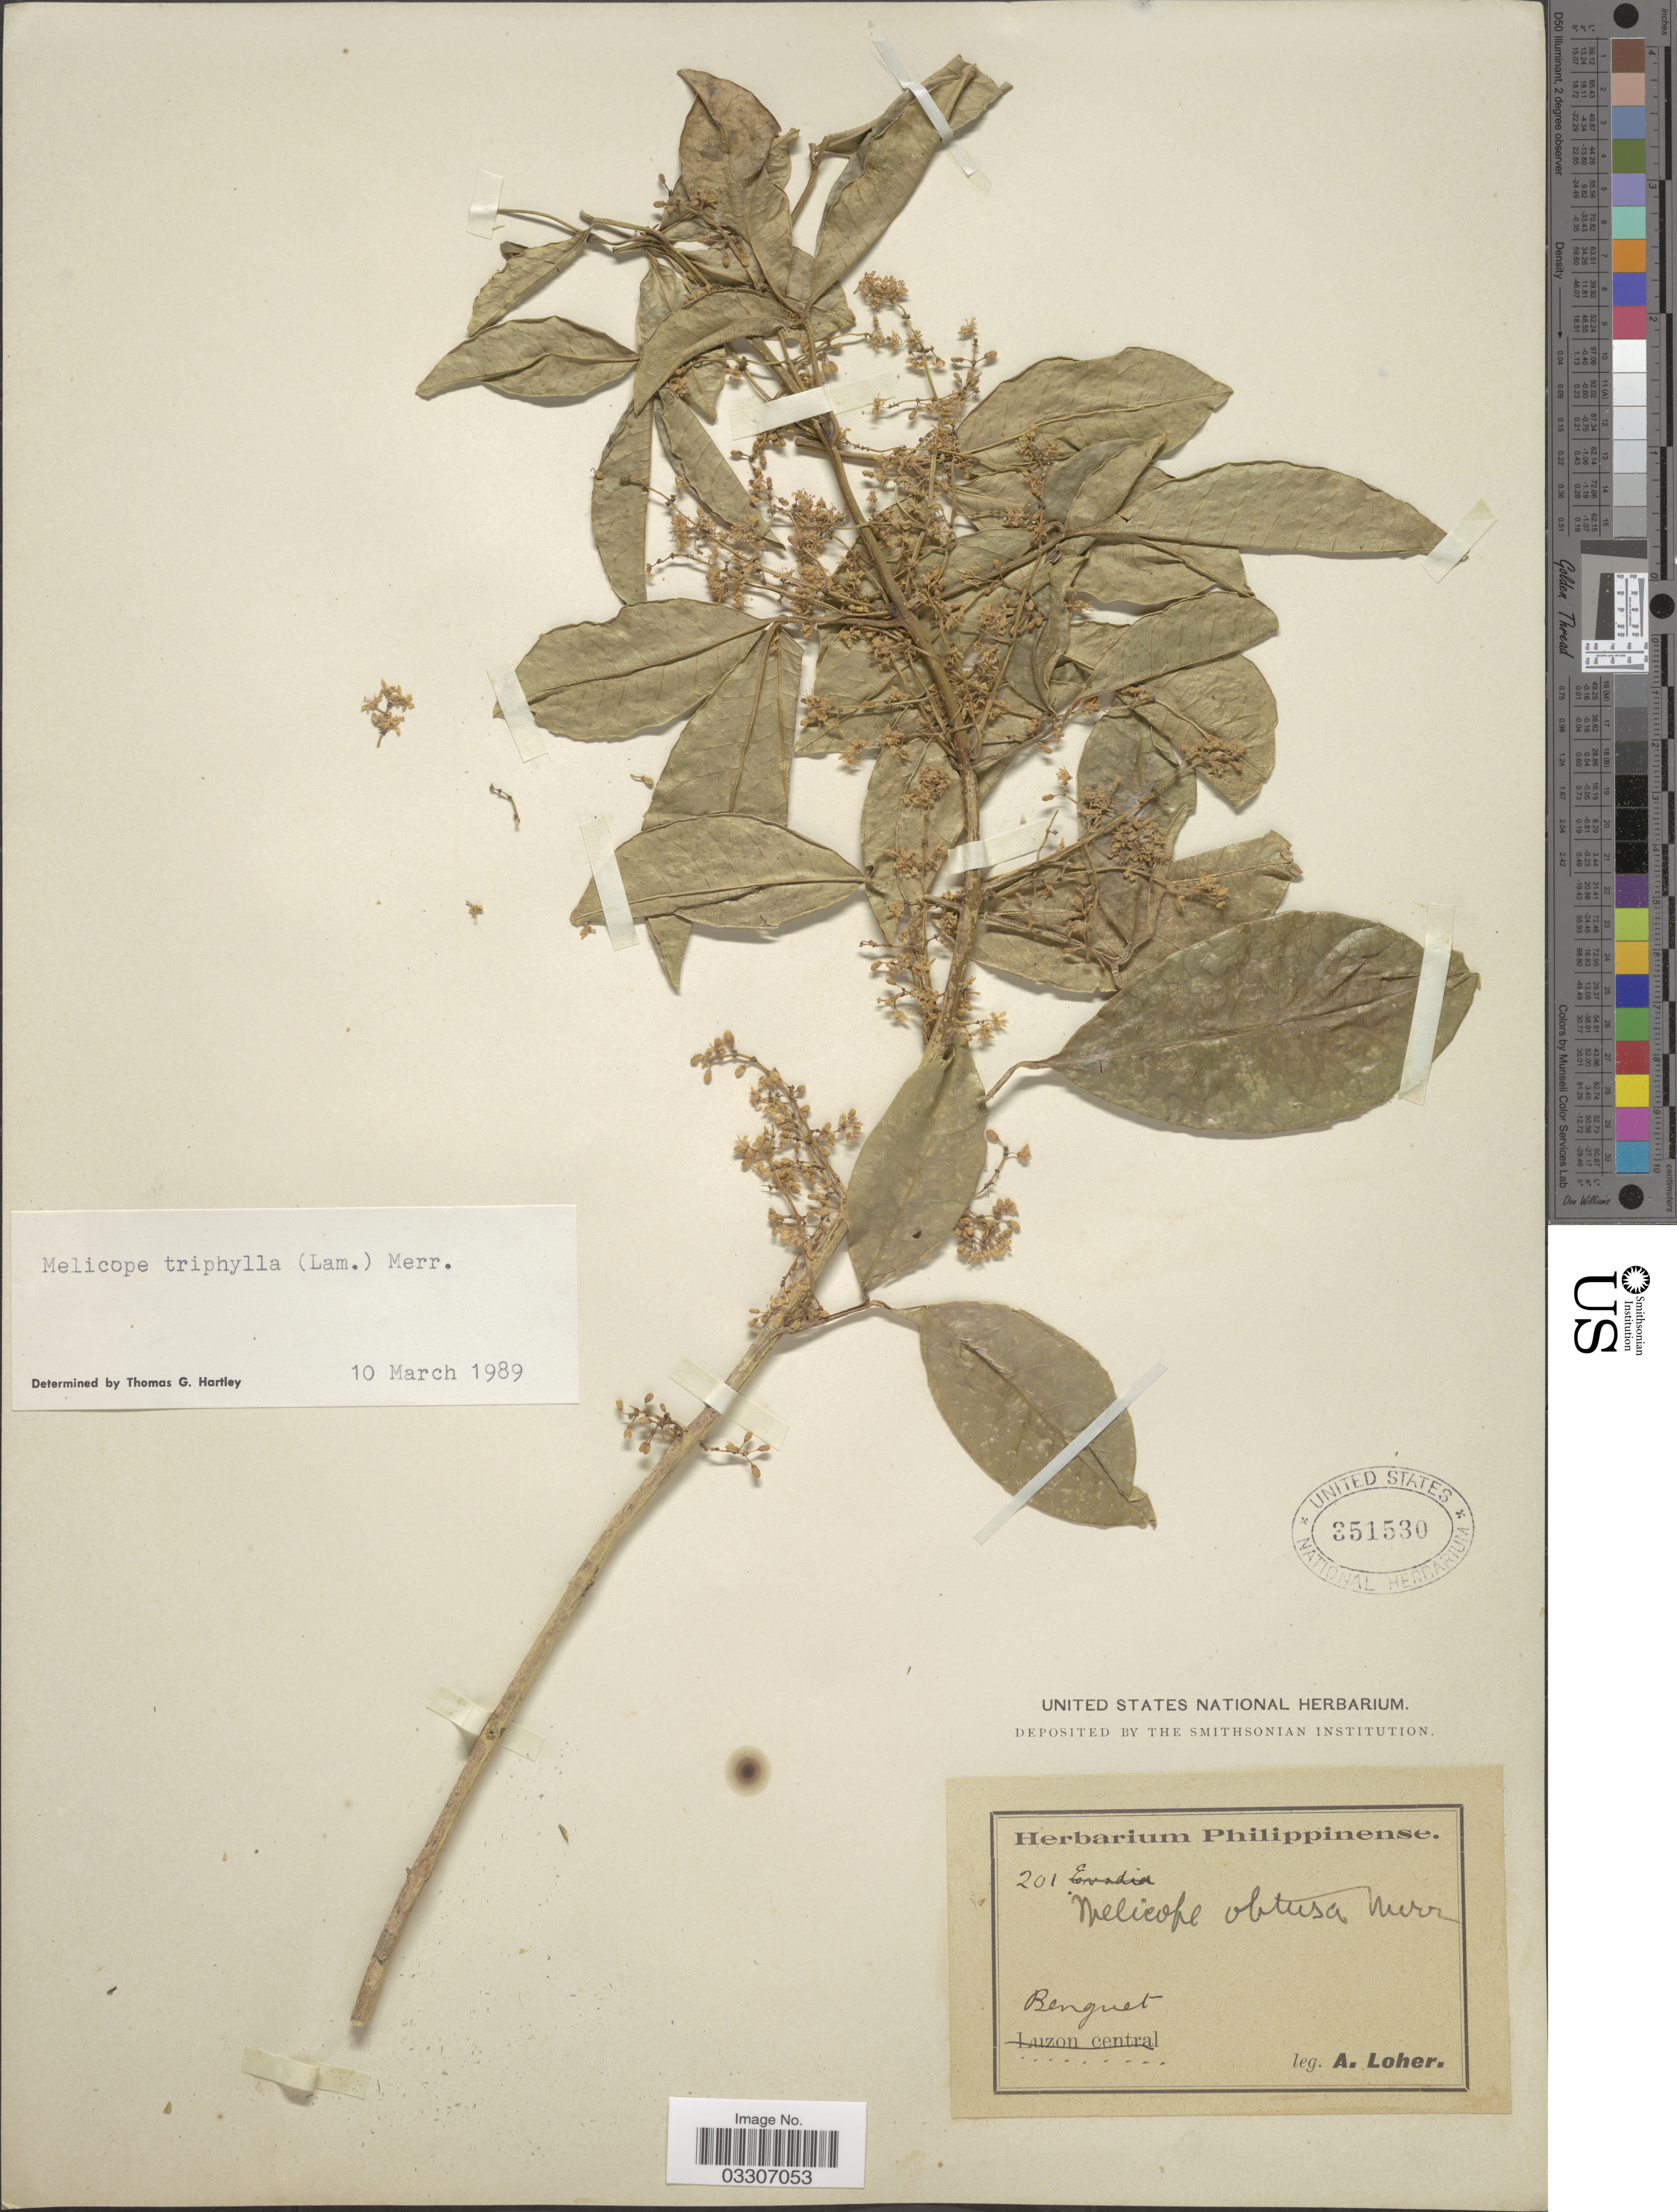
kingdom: Plantae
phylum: Tracheophyta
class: Magnoliopsida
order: Sapindales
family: Rutaceae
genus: Melicope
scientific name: Melicope triphylla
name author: (Lam.) Merr.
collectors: A. Loher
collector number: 201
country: Philippines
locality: Benguet.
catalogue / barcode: US 351530